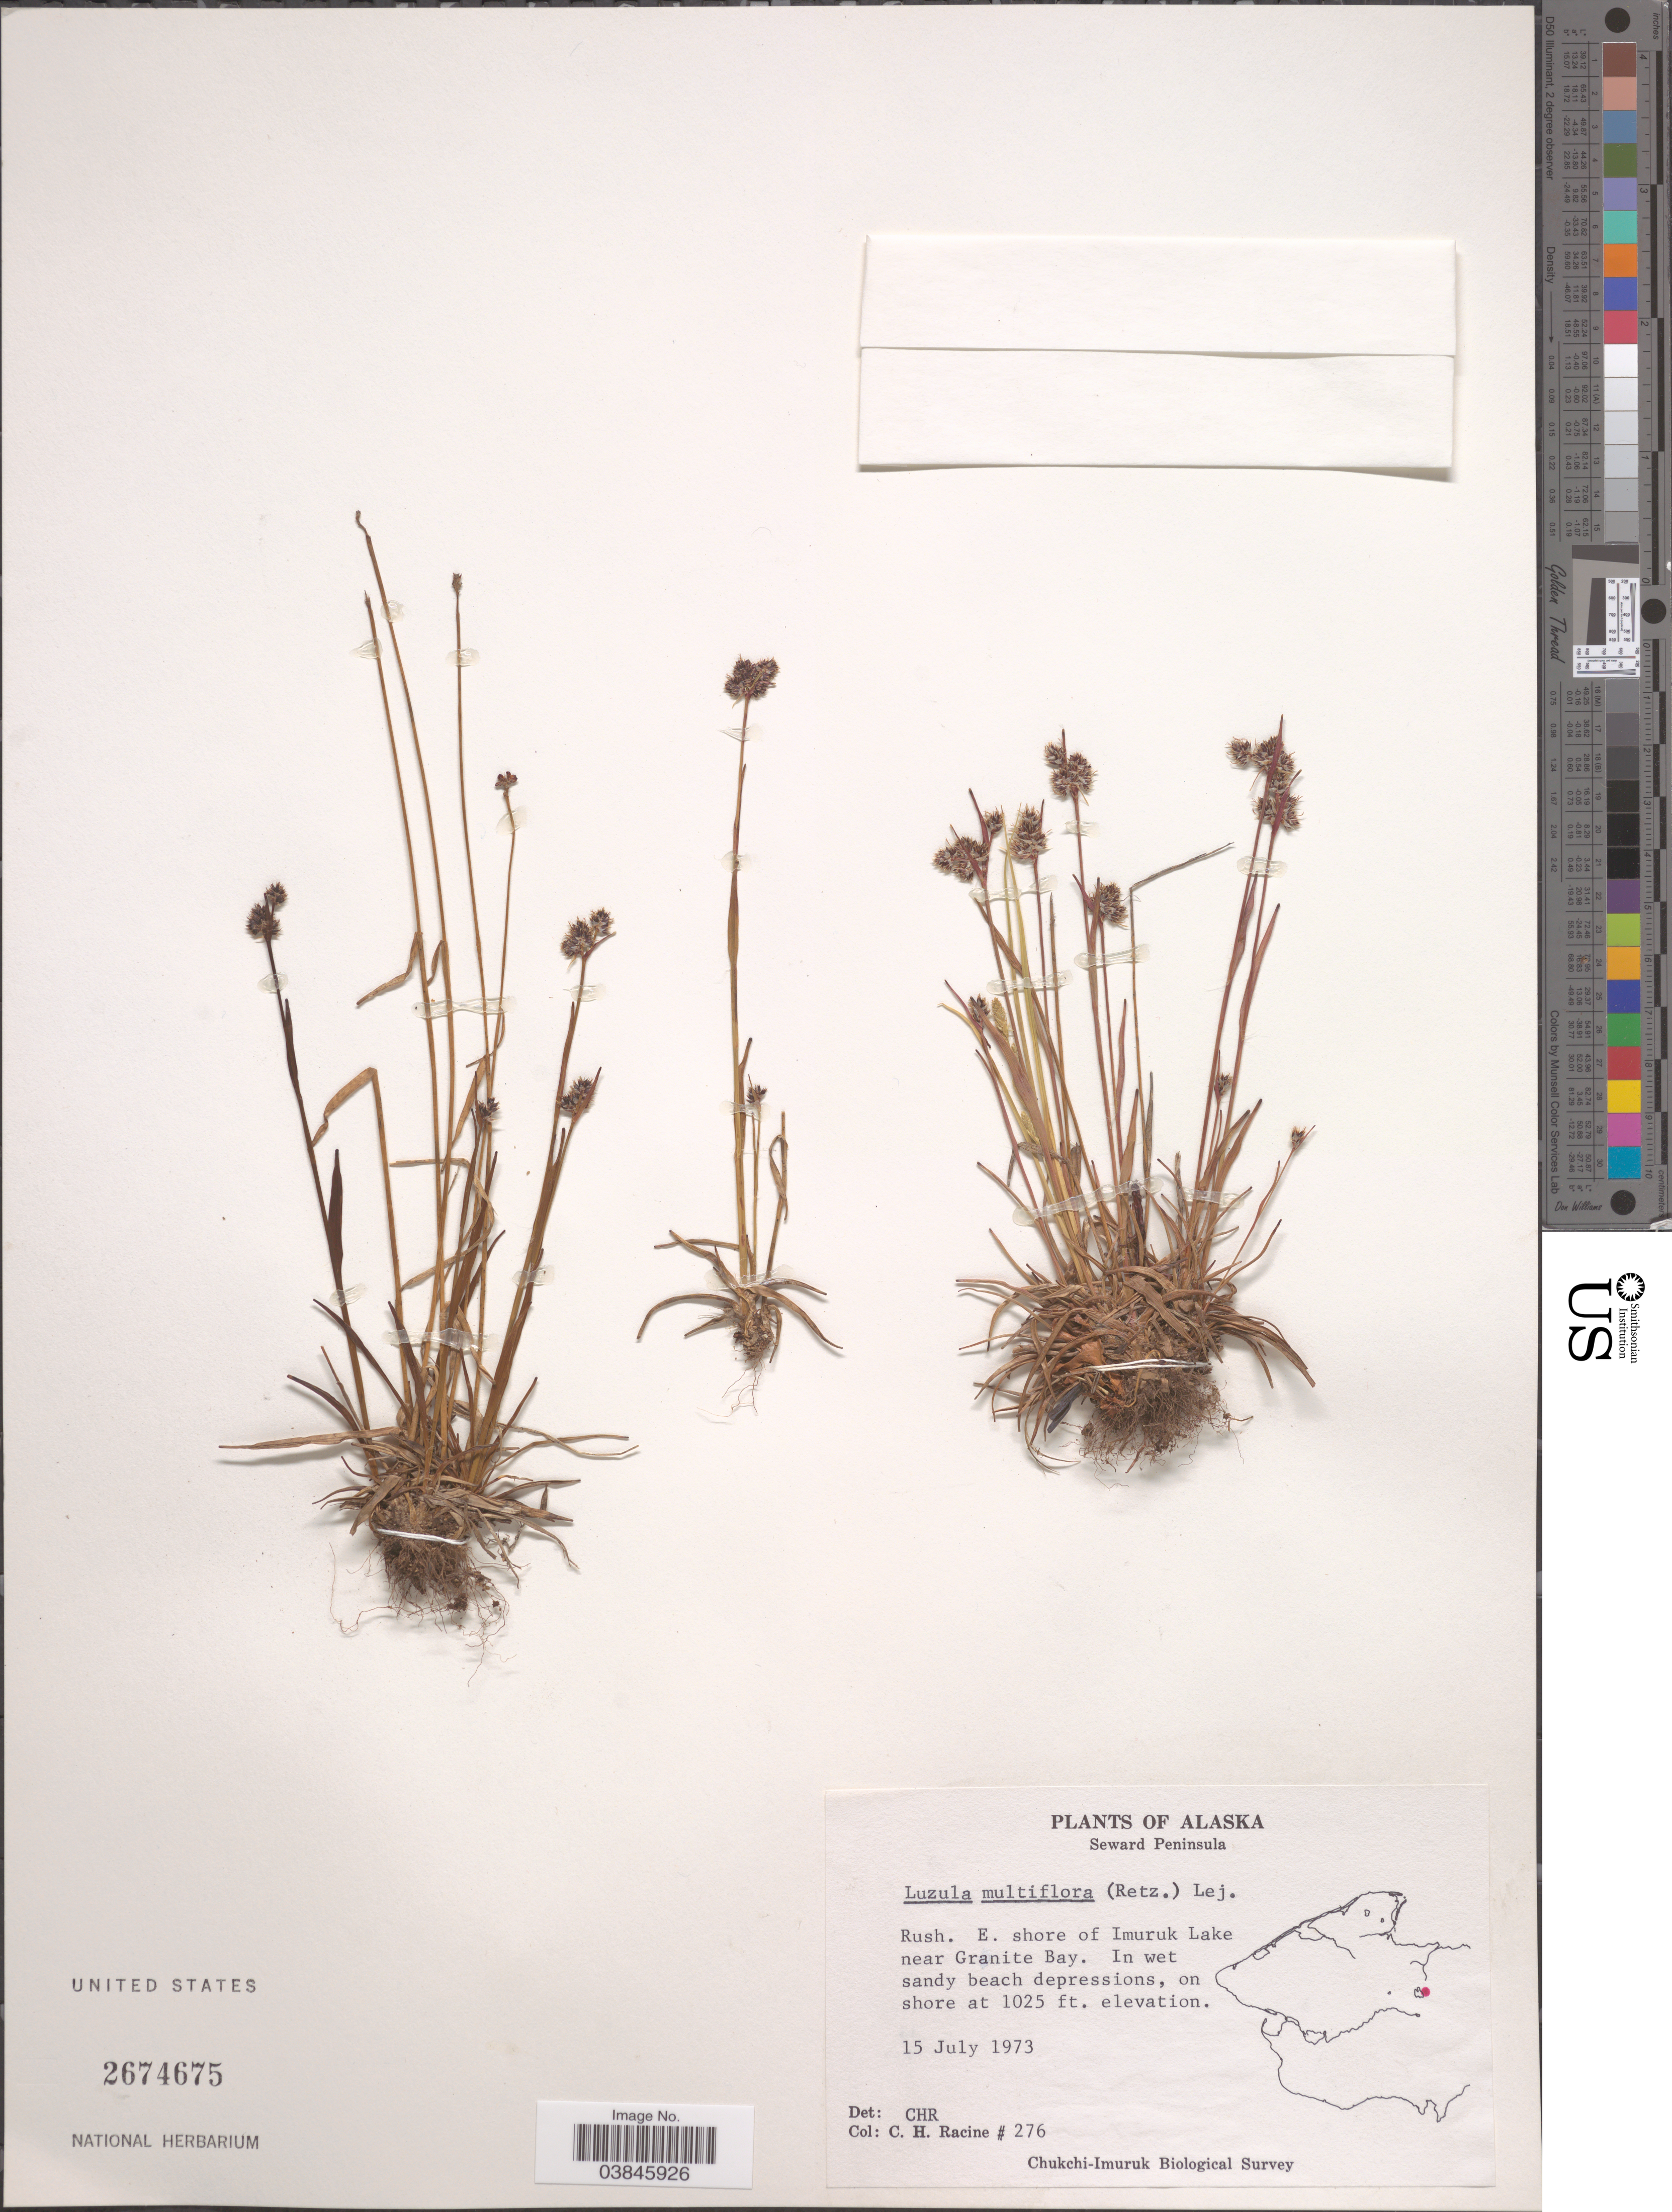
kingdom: Plantae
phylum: Tracheophyta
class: Liliopsida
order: Poales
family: Juncaceae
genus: Luzula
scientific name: Luzula multiflora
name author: (Ehrh.) Lej.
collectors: C. Racine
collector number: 276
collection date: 1973-07-15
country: United States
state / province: Alaska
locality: Seward Peninsula, Rush. E. shore of Imuruk lake near Granite Bay.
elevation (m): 312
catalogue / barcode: US 2674675